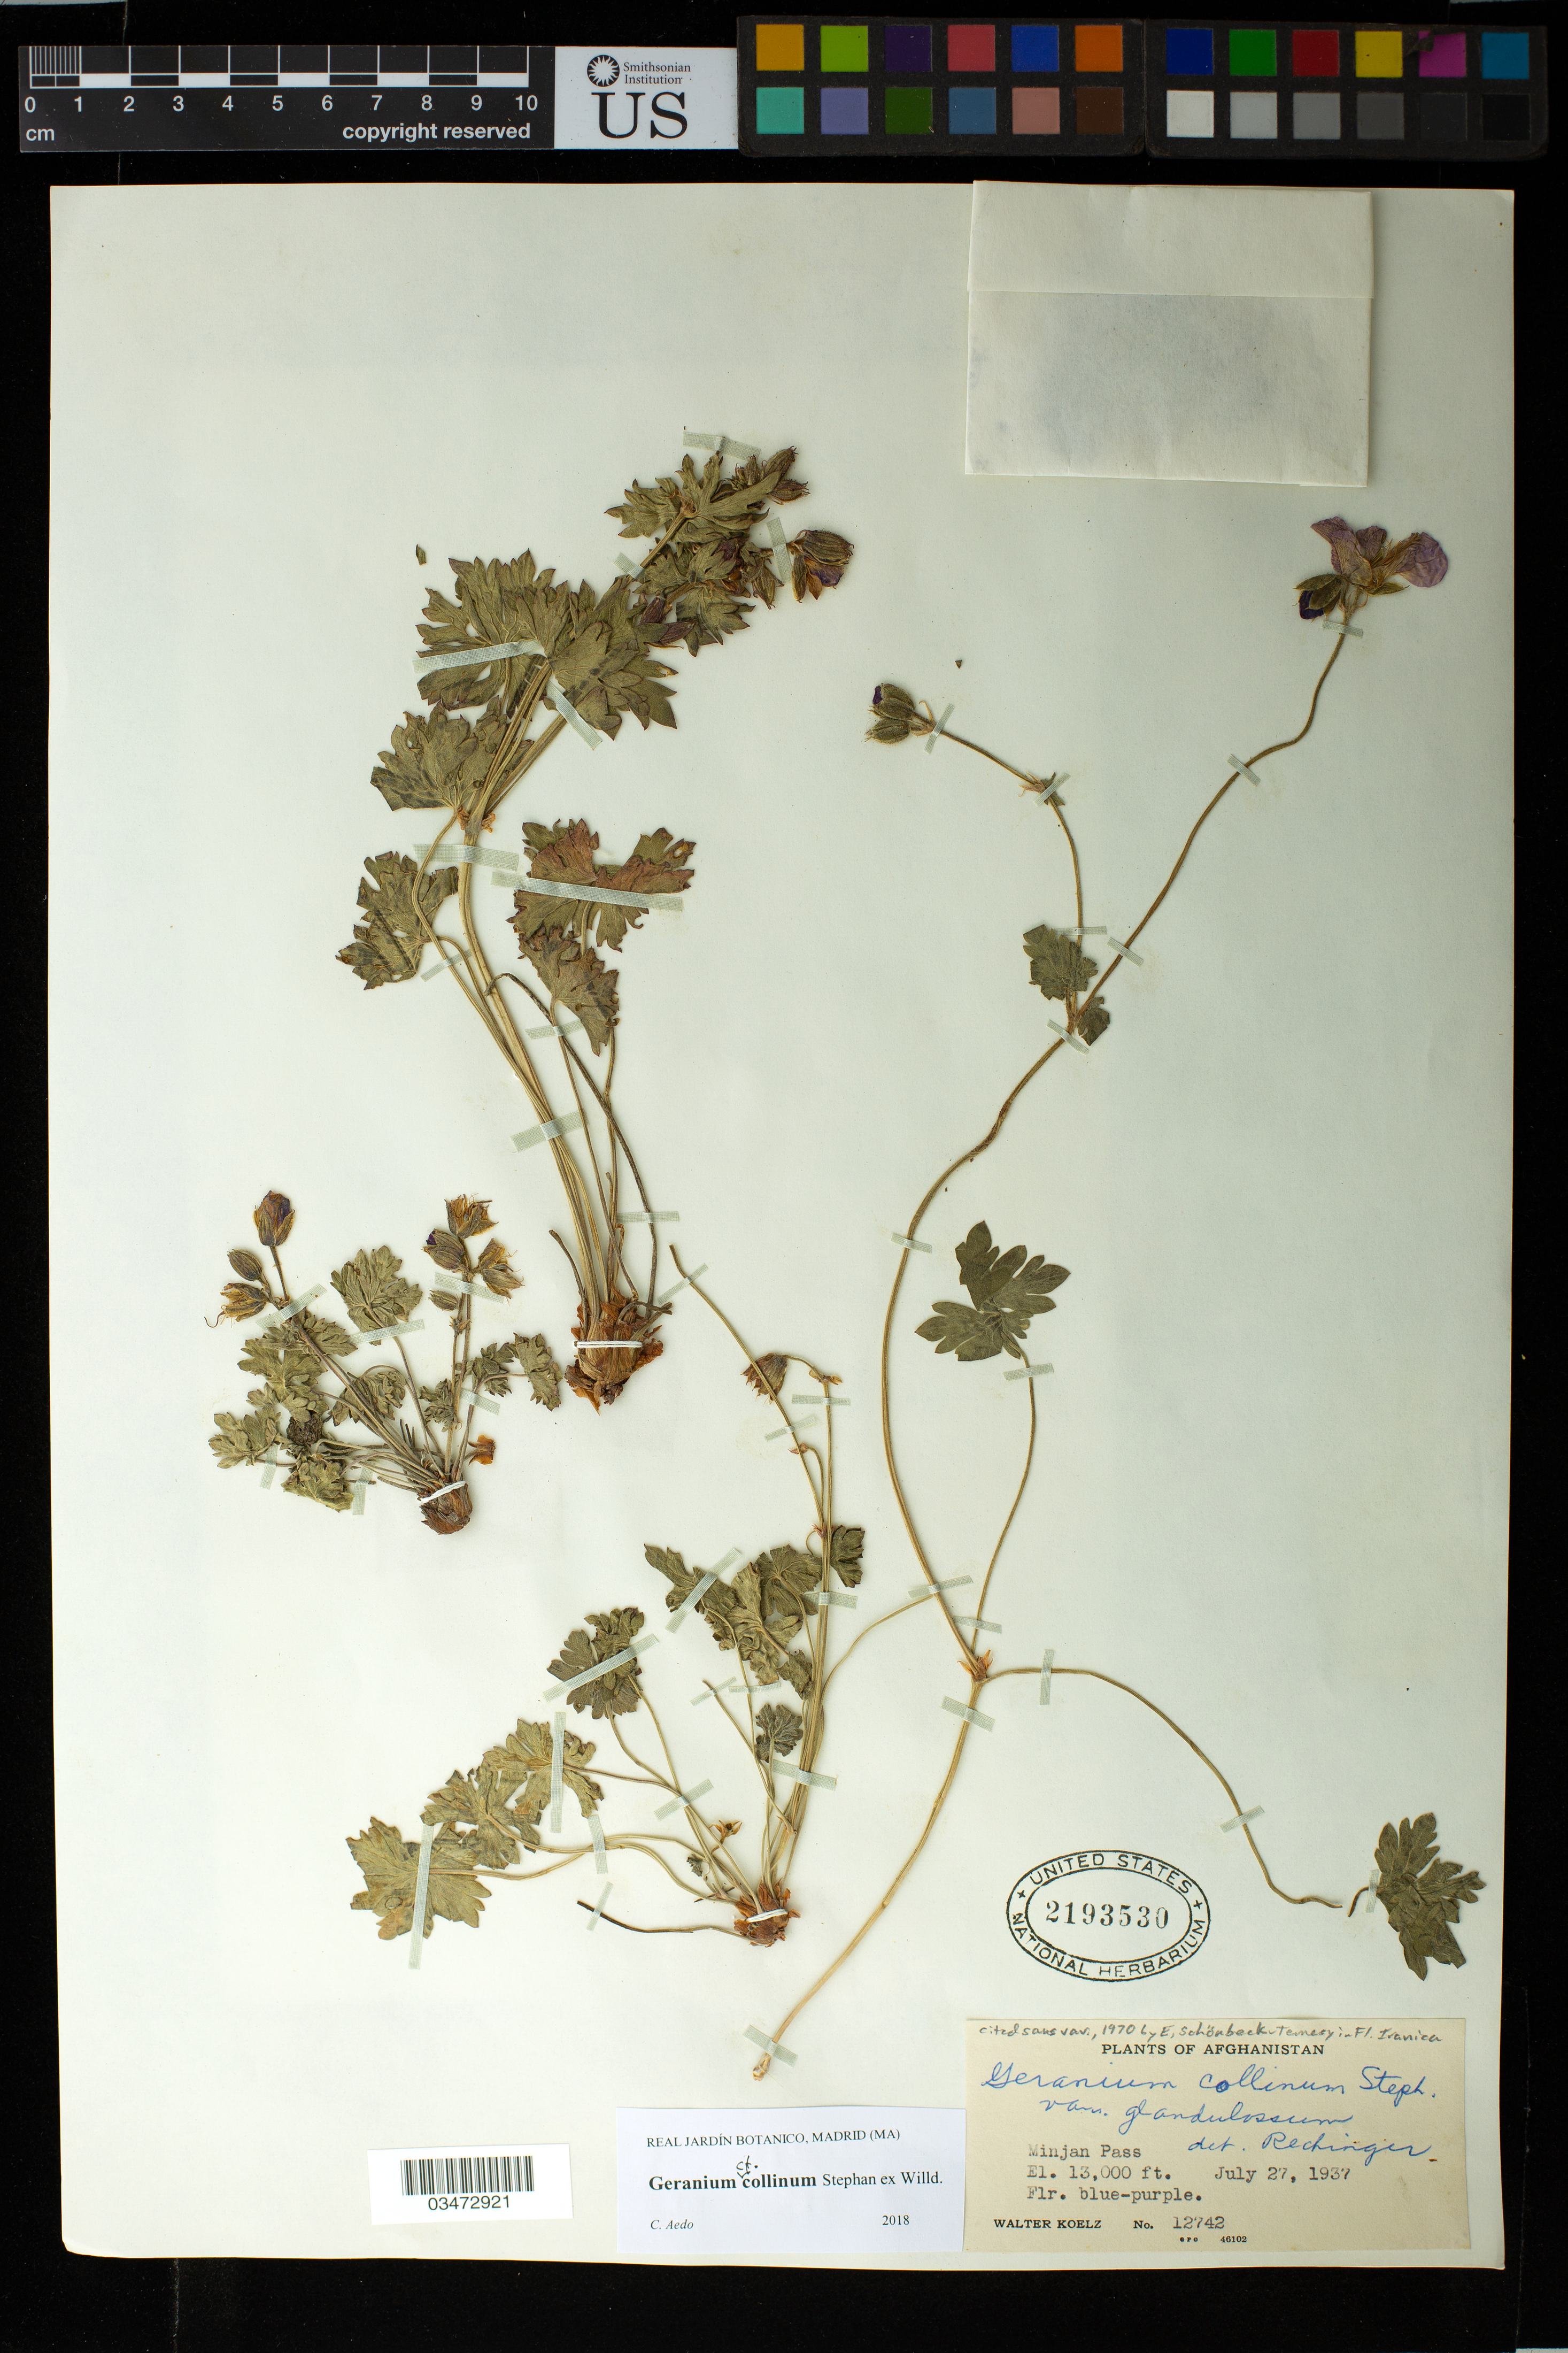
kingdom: Plantae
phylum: Tracheophyta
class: Magnoliopsida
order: Geraniales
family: Geraniaceae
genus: Geranium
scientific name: Geranium collinum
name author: Stephan ex Willd.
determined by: Aedo, C.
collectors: W. N. Koelz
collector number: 12742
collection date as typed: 27 Jul 1937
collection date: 1937-07-27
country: Afghanistan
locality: Minjan Pass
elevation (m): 3962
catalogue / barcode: US 2193530